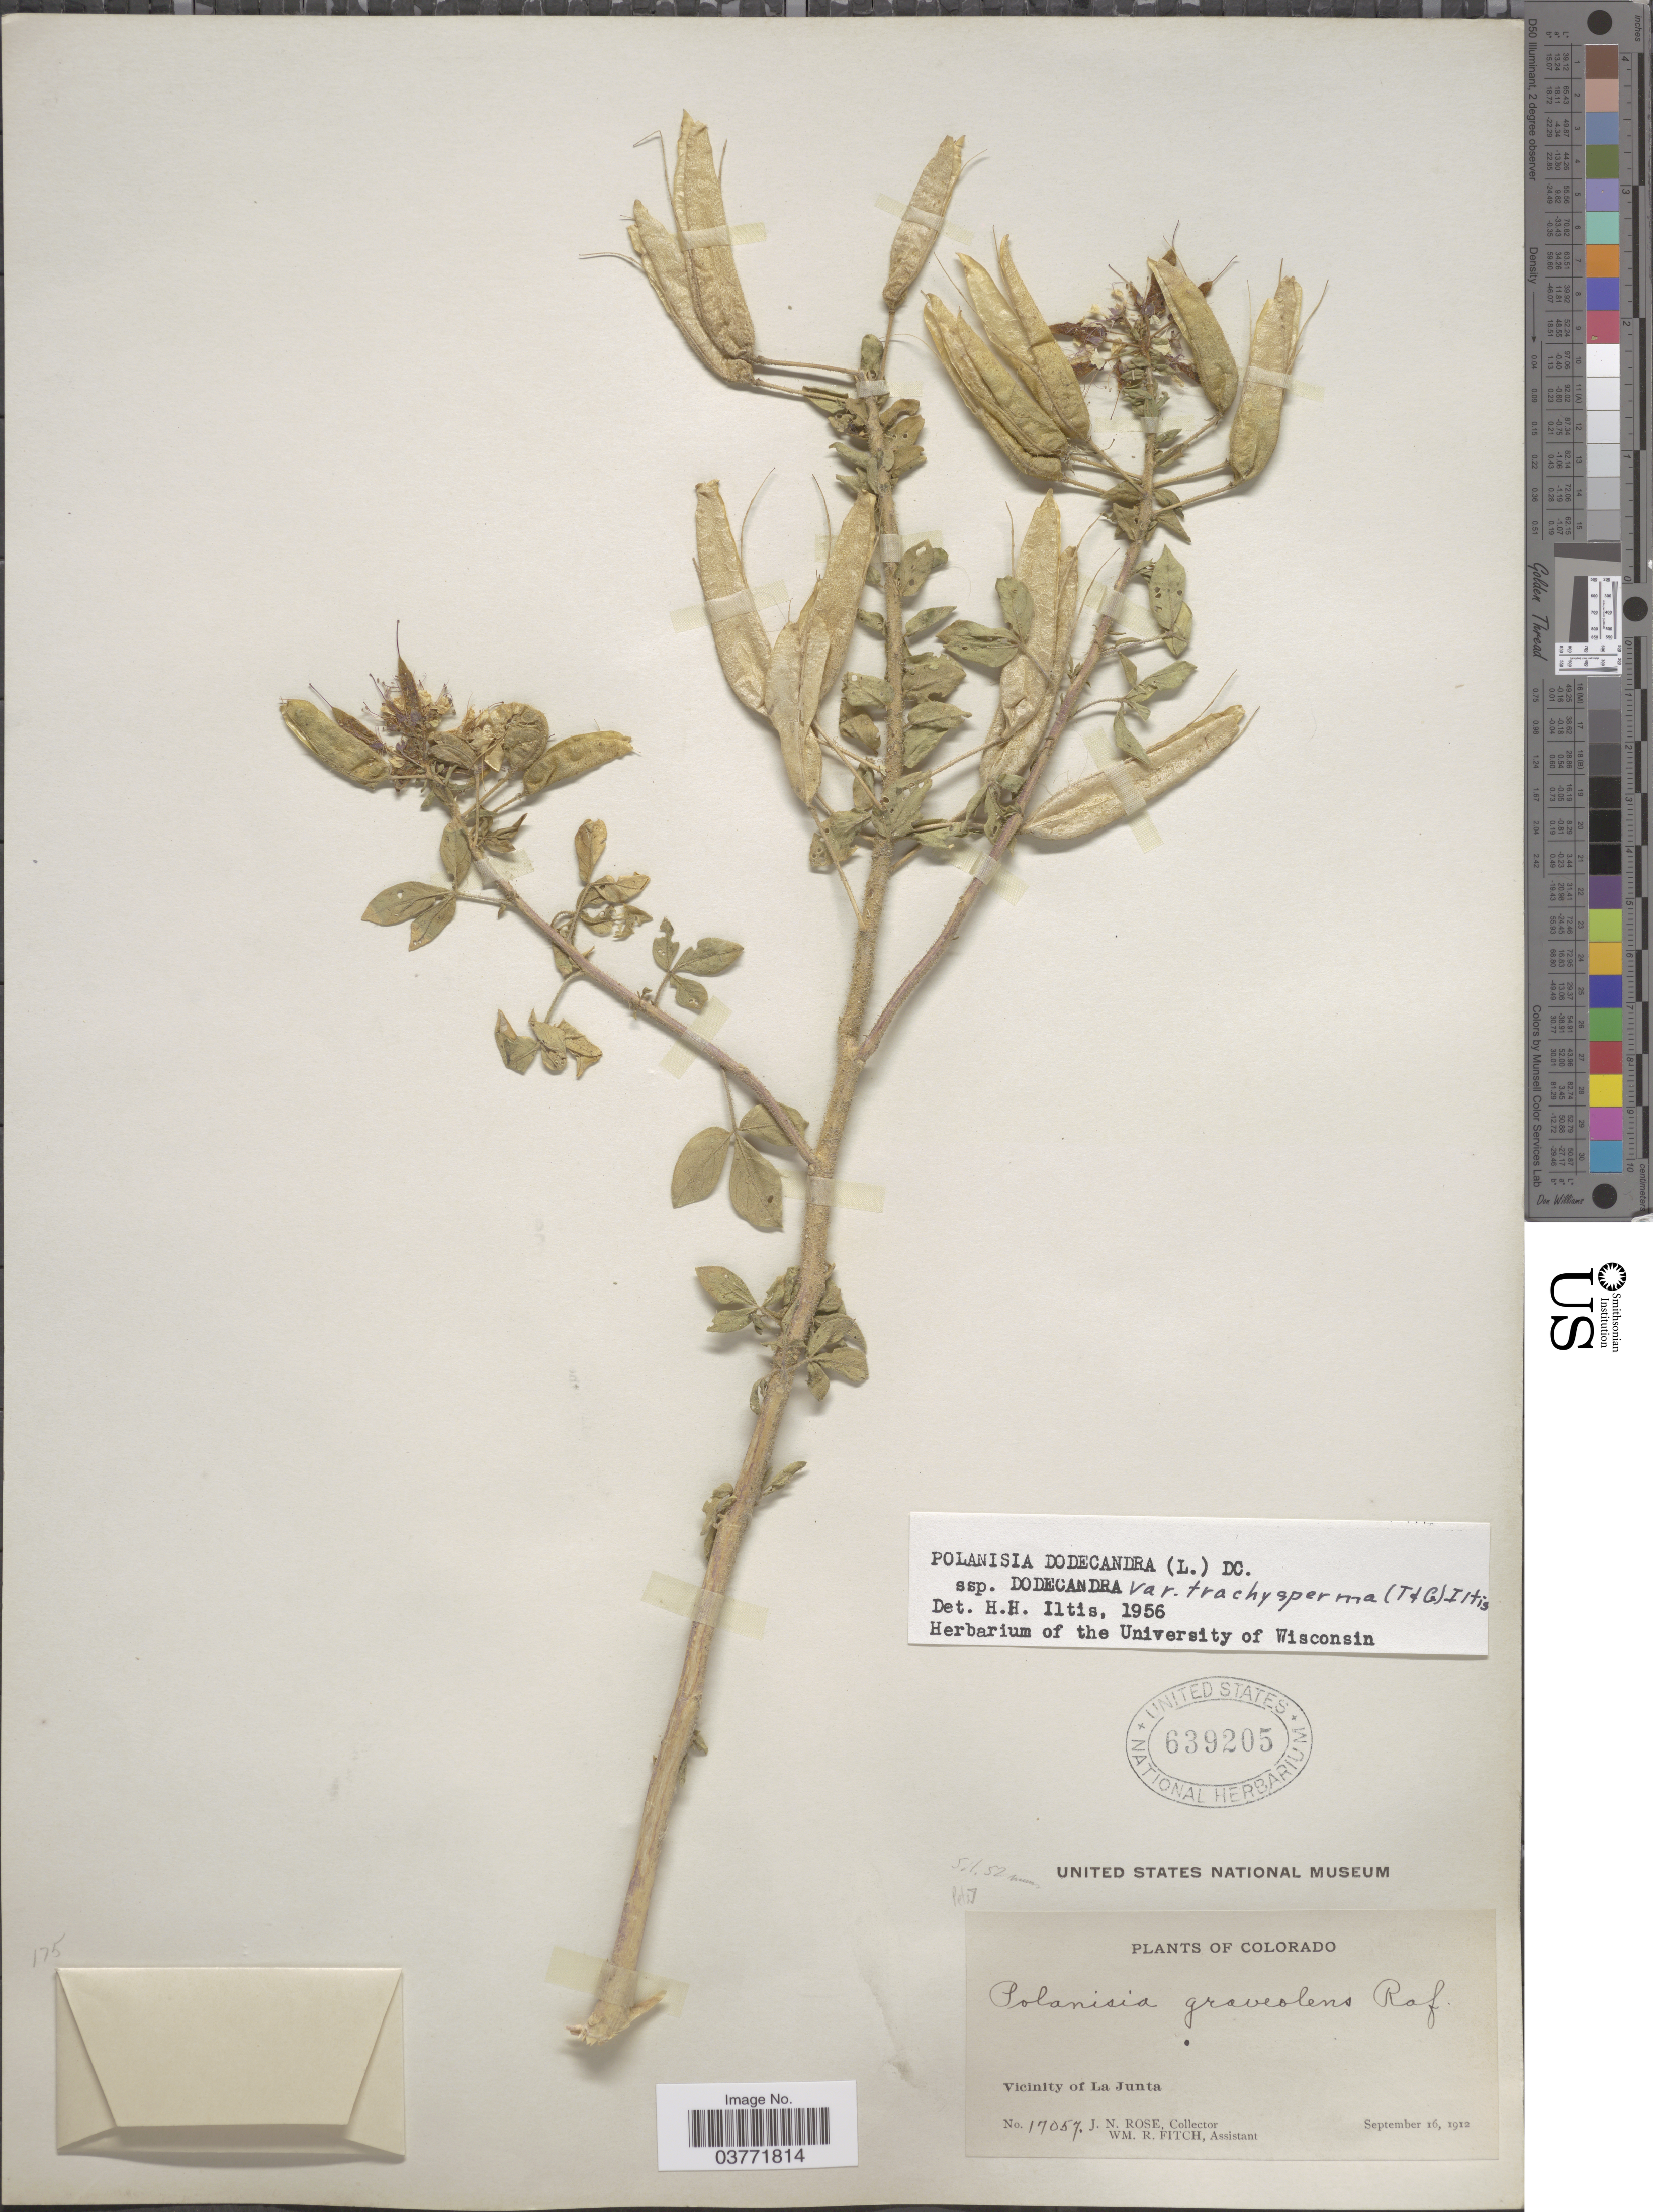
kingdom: Plantae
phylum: Tracheophyta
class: Magnoliopsida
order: Brassicales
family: Cleomaceae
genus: Polanisia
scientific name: Polanisia trachysperma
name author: Torr. & A. Gray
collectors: J. N. Rose & W. R. Fitch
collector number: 17057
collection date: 1912-09-16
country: United States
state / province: Colorado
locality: Vicinity of La Junta.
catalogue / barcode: US 639205